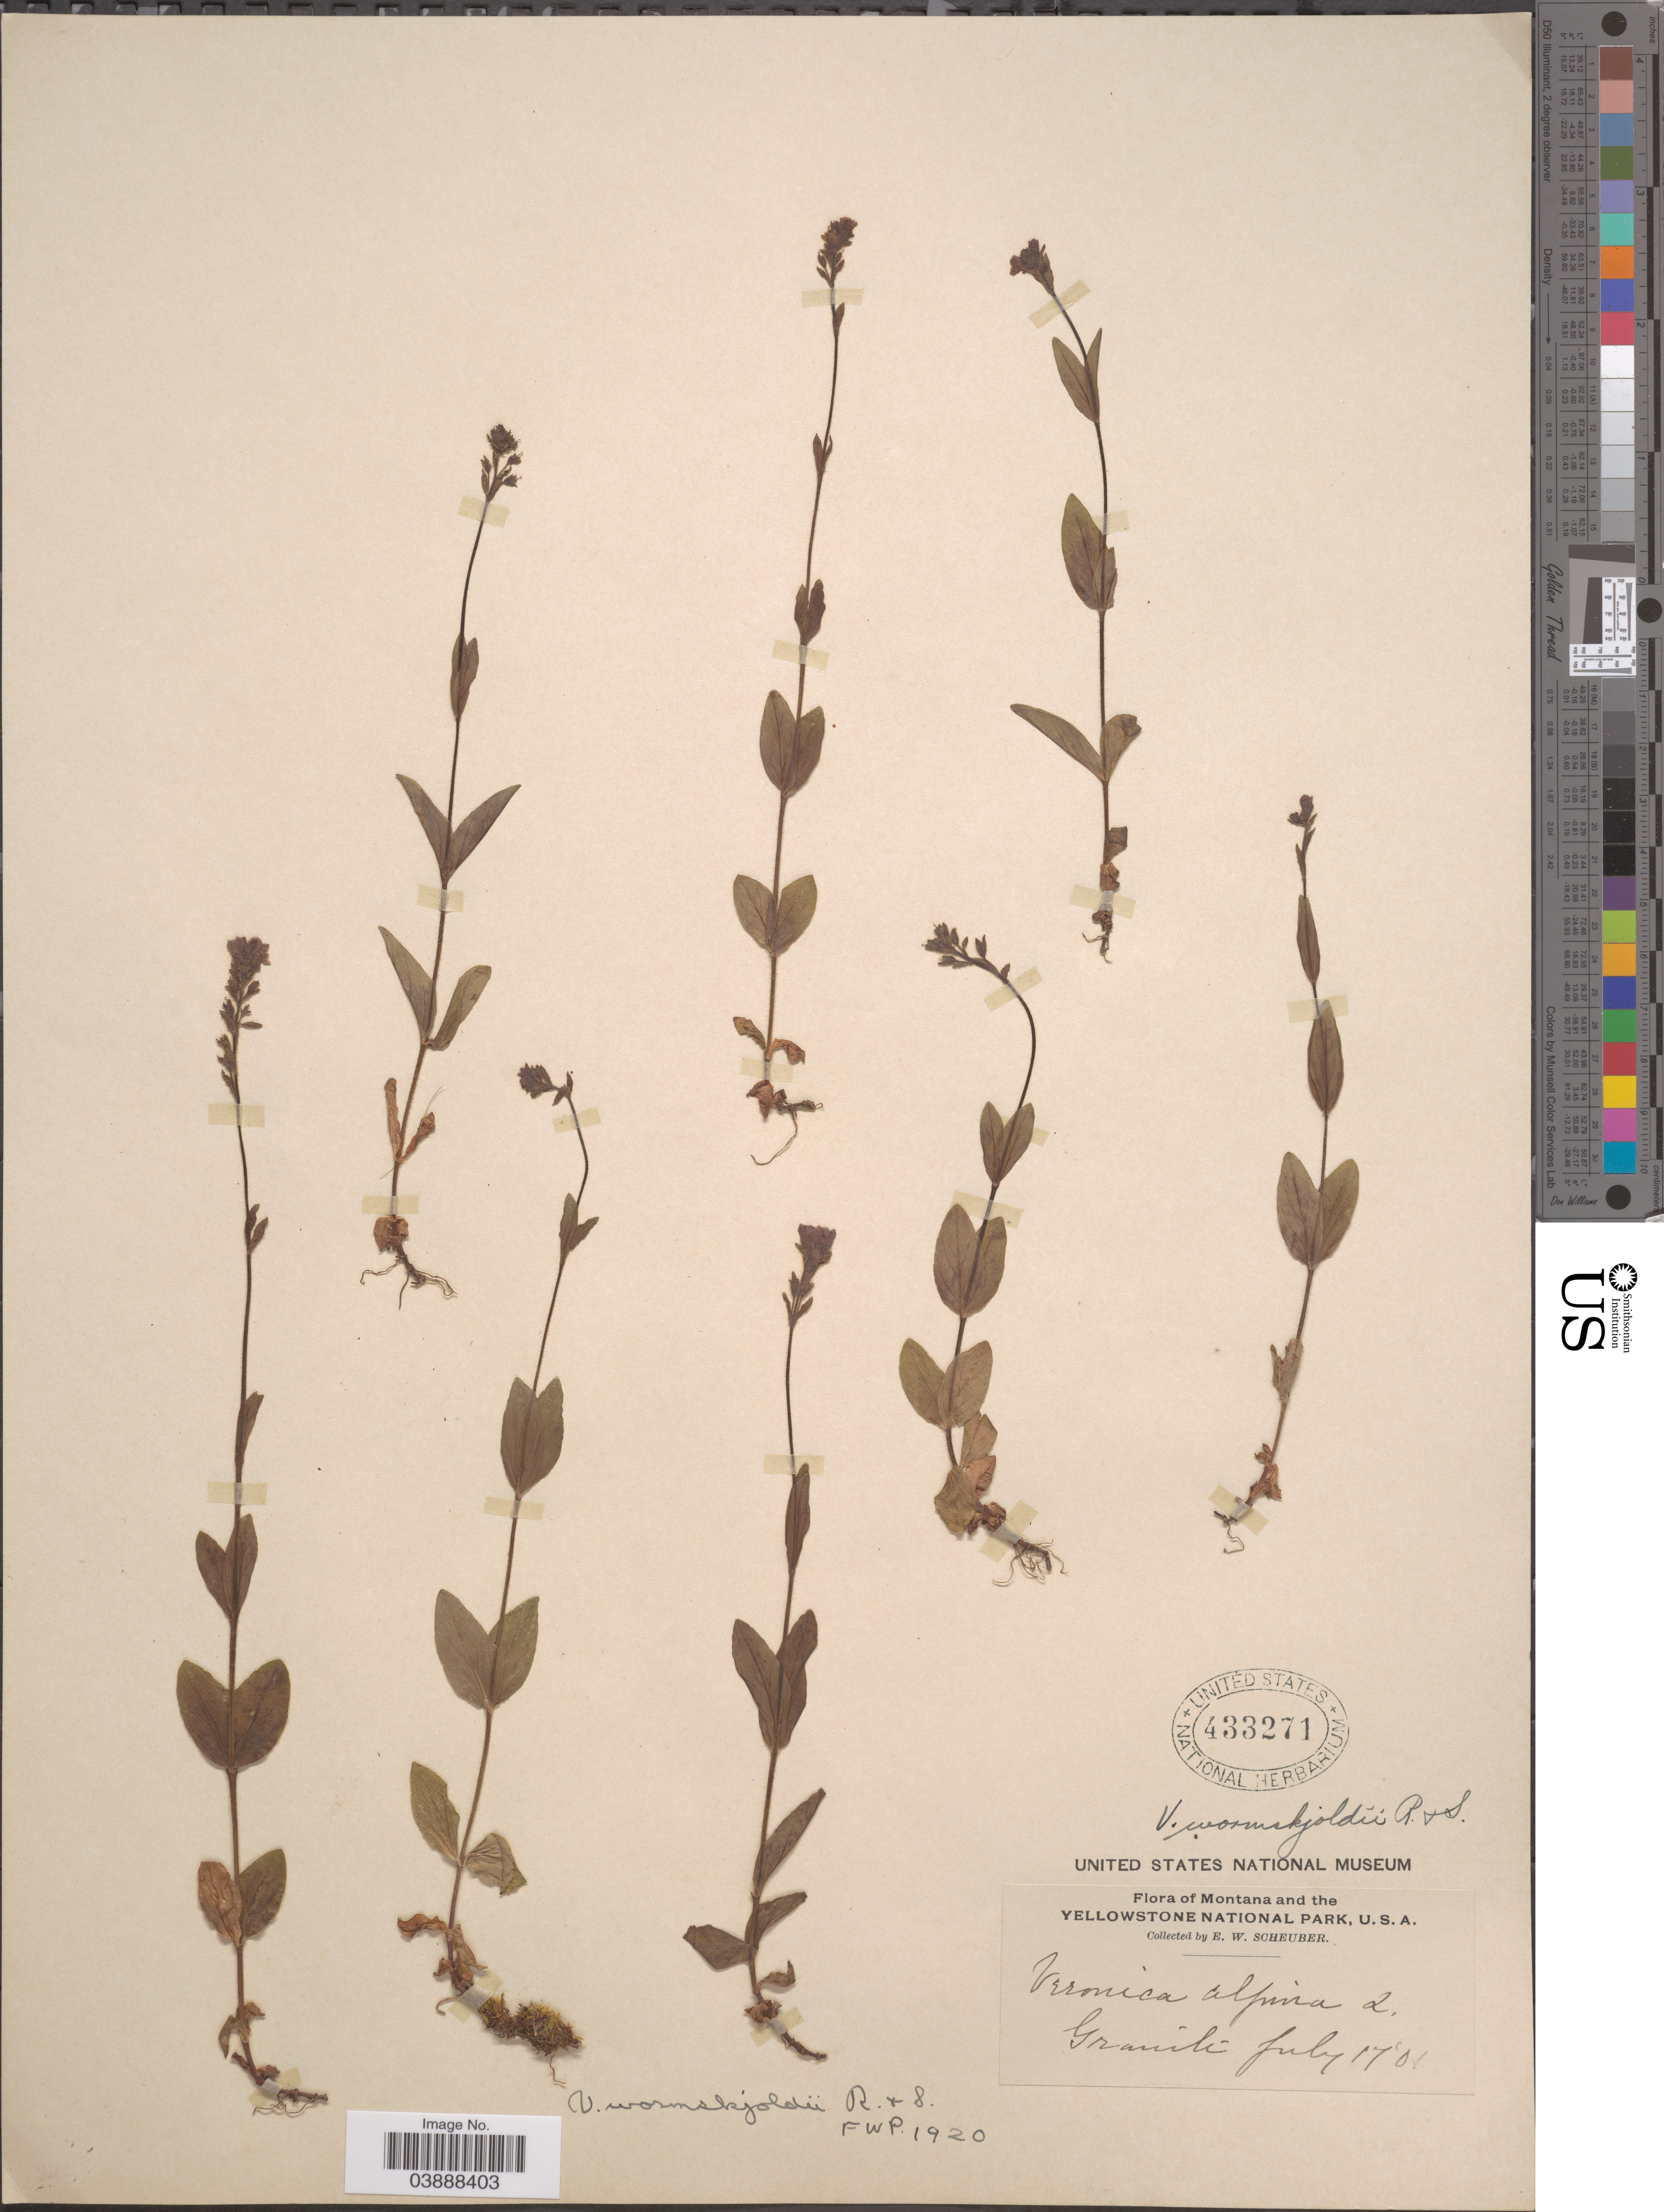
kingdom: Plantae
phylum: Tracheophyta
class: Magnoliopsida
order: Lamiales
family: Plantaginaceae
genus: Veronica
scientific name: Veronica wormskjoldii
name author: Roem. & Schult.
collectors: E. Scheuber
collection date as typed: Transcribed d/m/y: 17/7/1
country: United States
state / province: Montana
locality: The Yellowstone National Park. Granite.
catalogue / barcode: US 433271